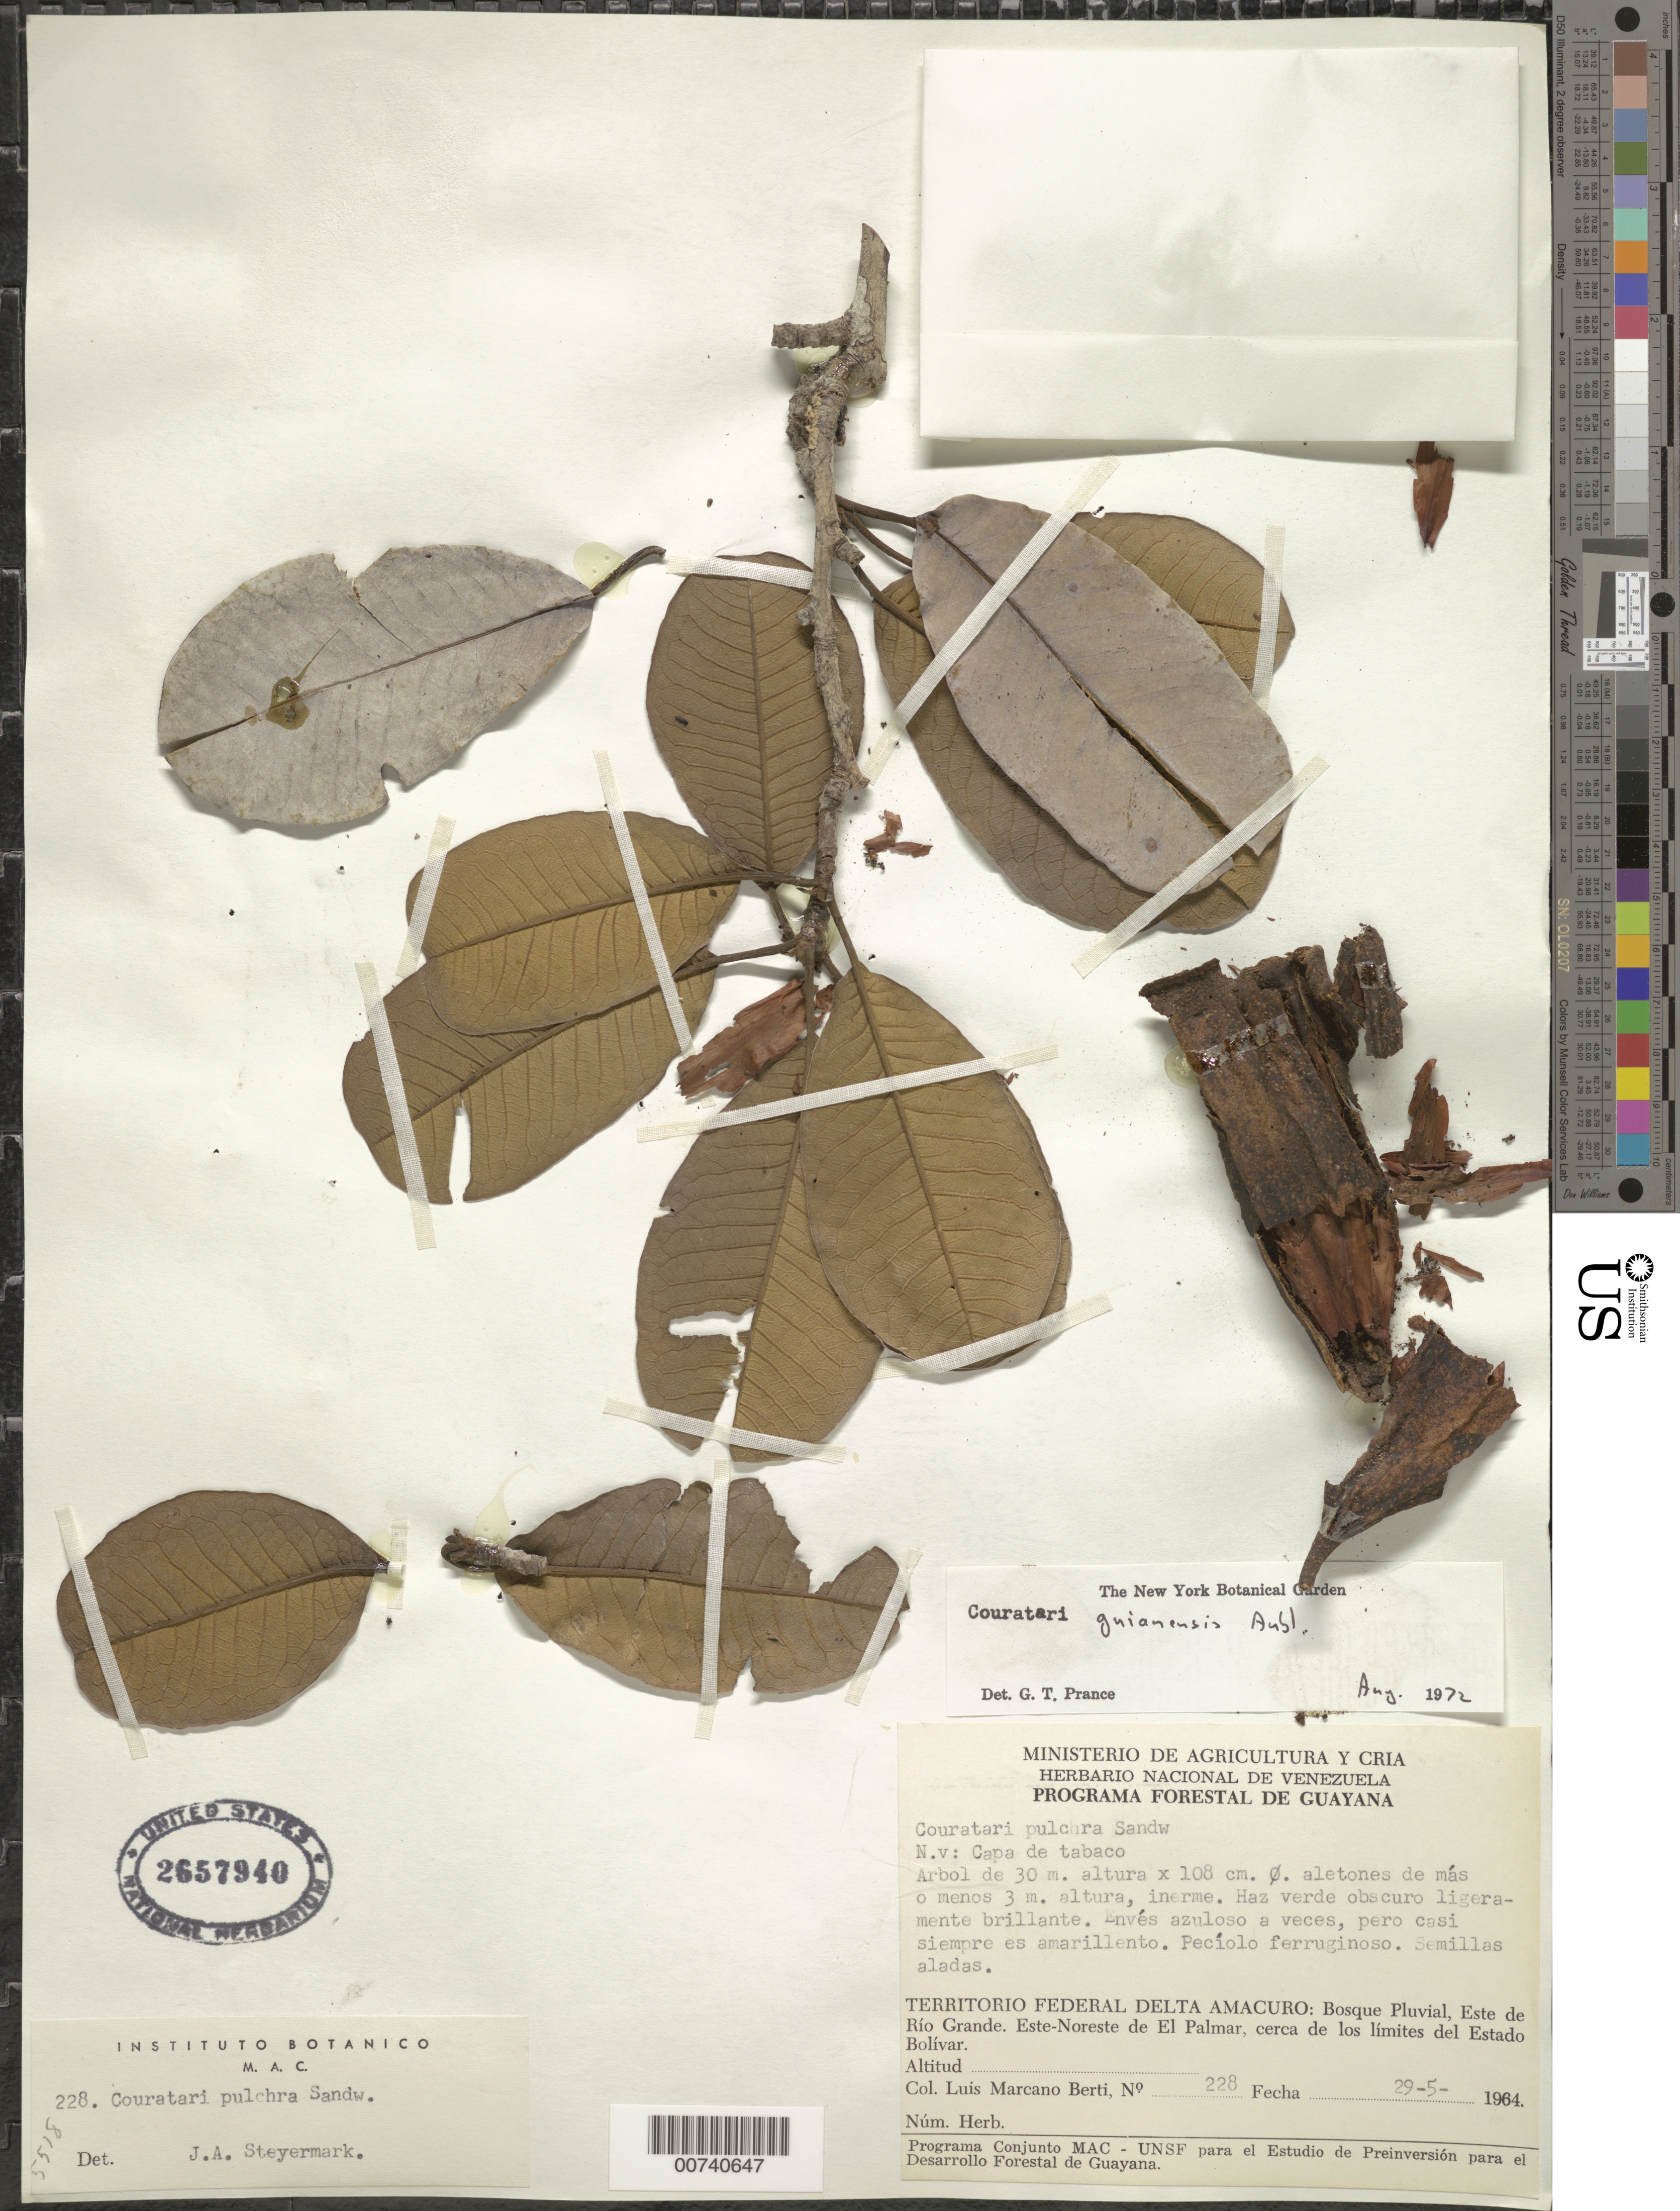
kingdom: Plantae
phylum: Tracheophyta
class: Magnoliopsida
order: Ericales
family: Lecythidaceae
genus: Couratari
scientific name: Couratari guianensis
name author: Aubl.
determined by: Prance, G. T.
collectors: L. Marcano-Berti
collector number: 228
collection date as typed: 29-May-64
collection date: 1964-05-29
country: Venezuela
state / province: Delta Amacuro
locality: Este de Río Grande, ENE de El Palmar, cerca de los limites del Estado Bolívar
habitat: Bosque pluvial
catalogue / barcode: US 2657940